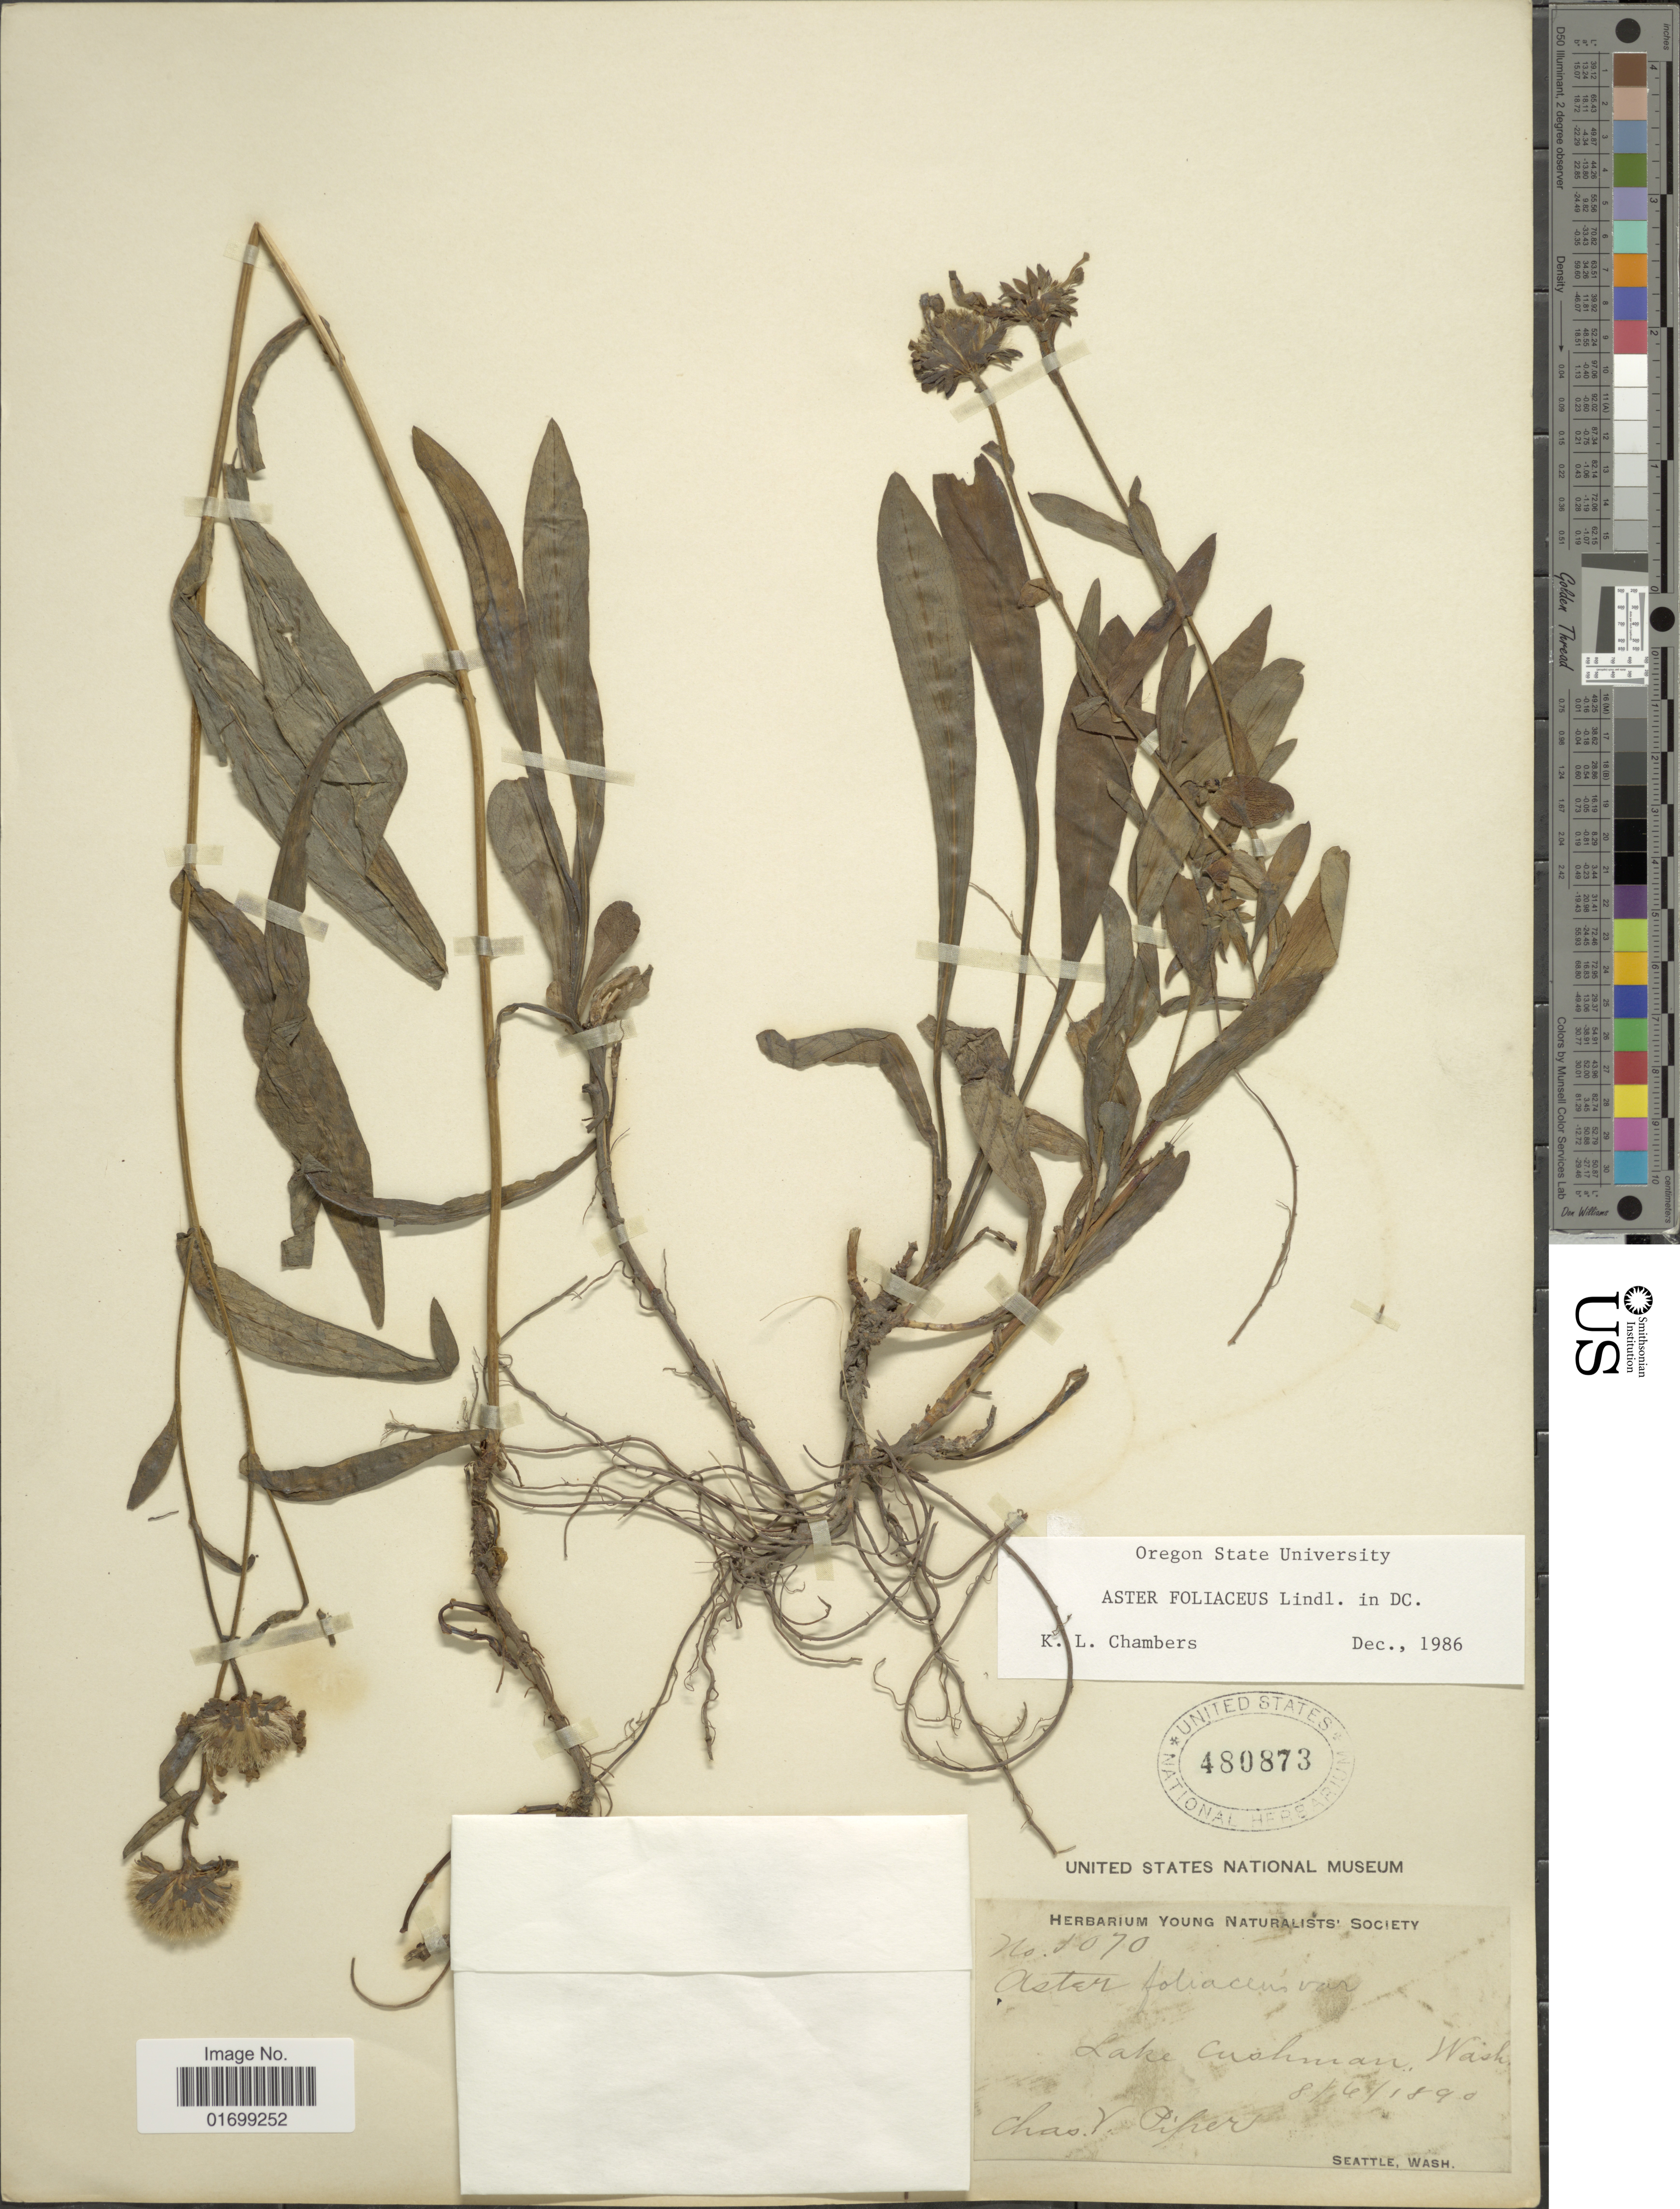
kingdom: Plantae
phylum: Tracheophyta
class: Magnoliopsida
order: Asterales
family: Asteraceae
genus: Symphyotrichum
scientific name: Symphyotrichum foliaceum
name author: (Lindl. ex DC.) G.L. Nesom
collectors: C. V. Piper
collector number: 1070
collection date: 1890-08-06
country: United States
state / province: Washington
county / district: King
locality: Lake Cushman, Seattle.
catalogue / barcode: US 480873